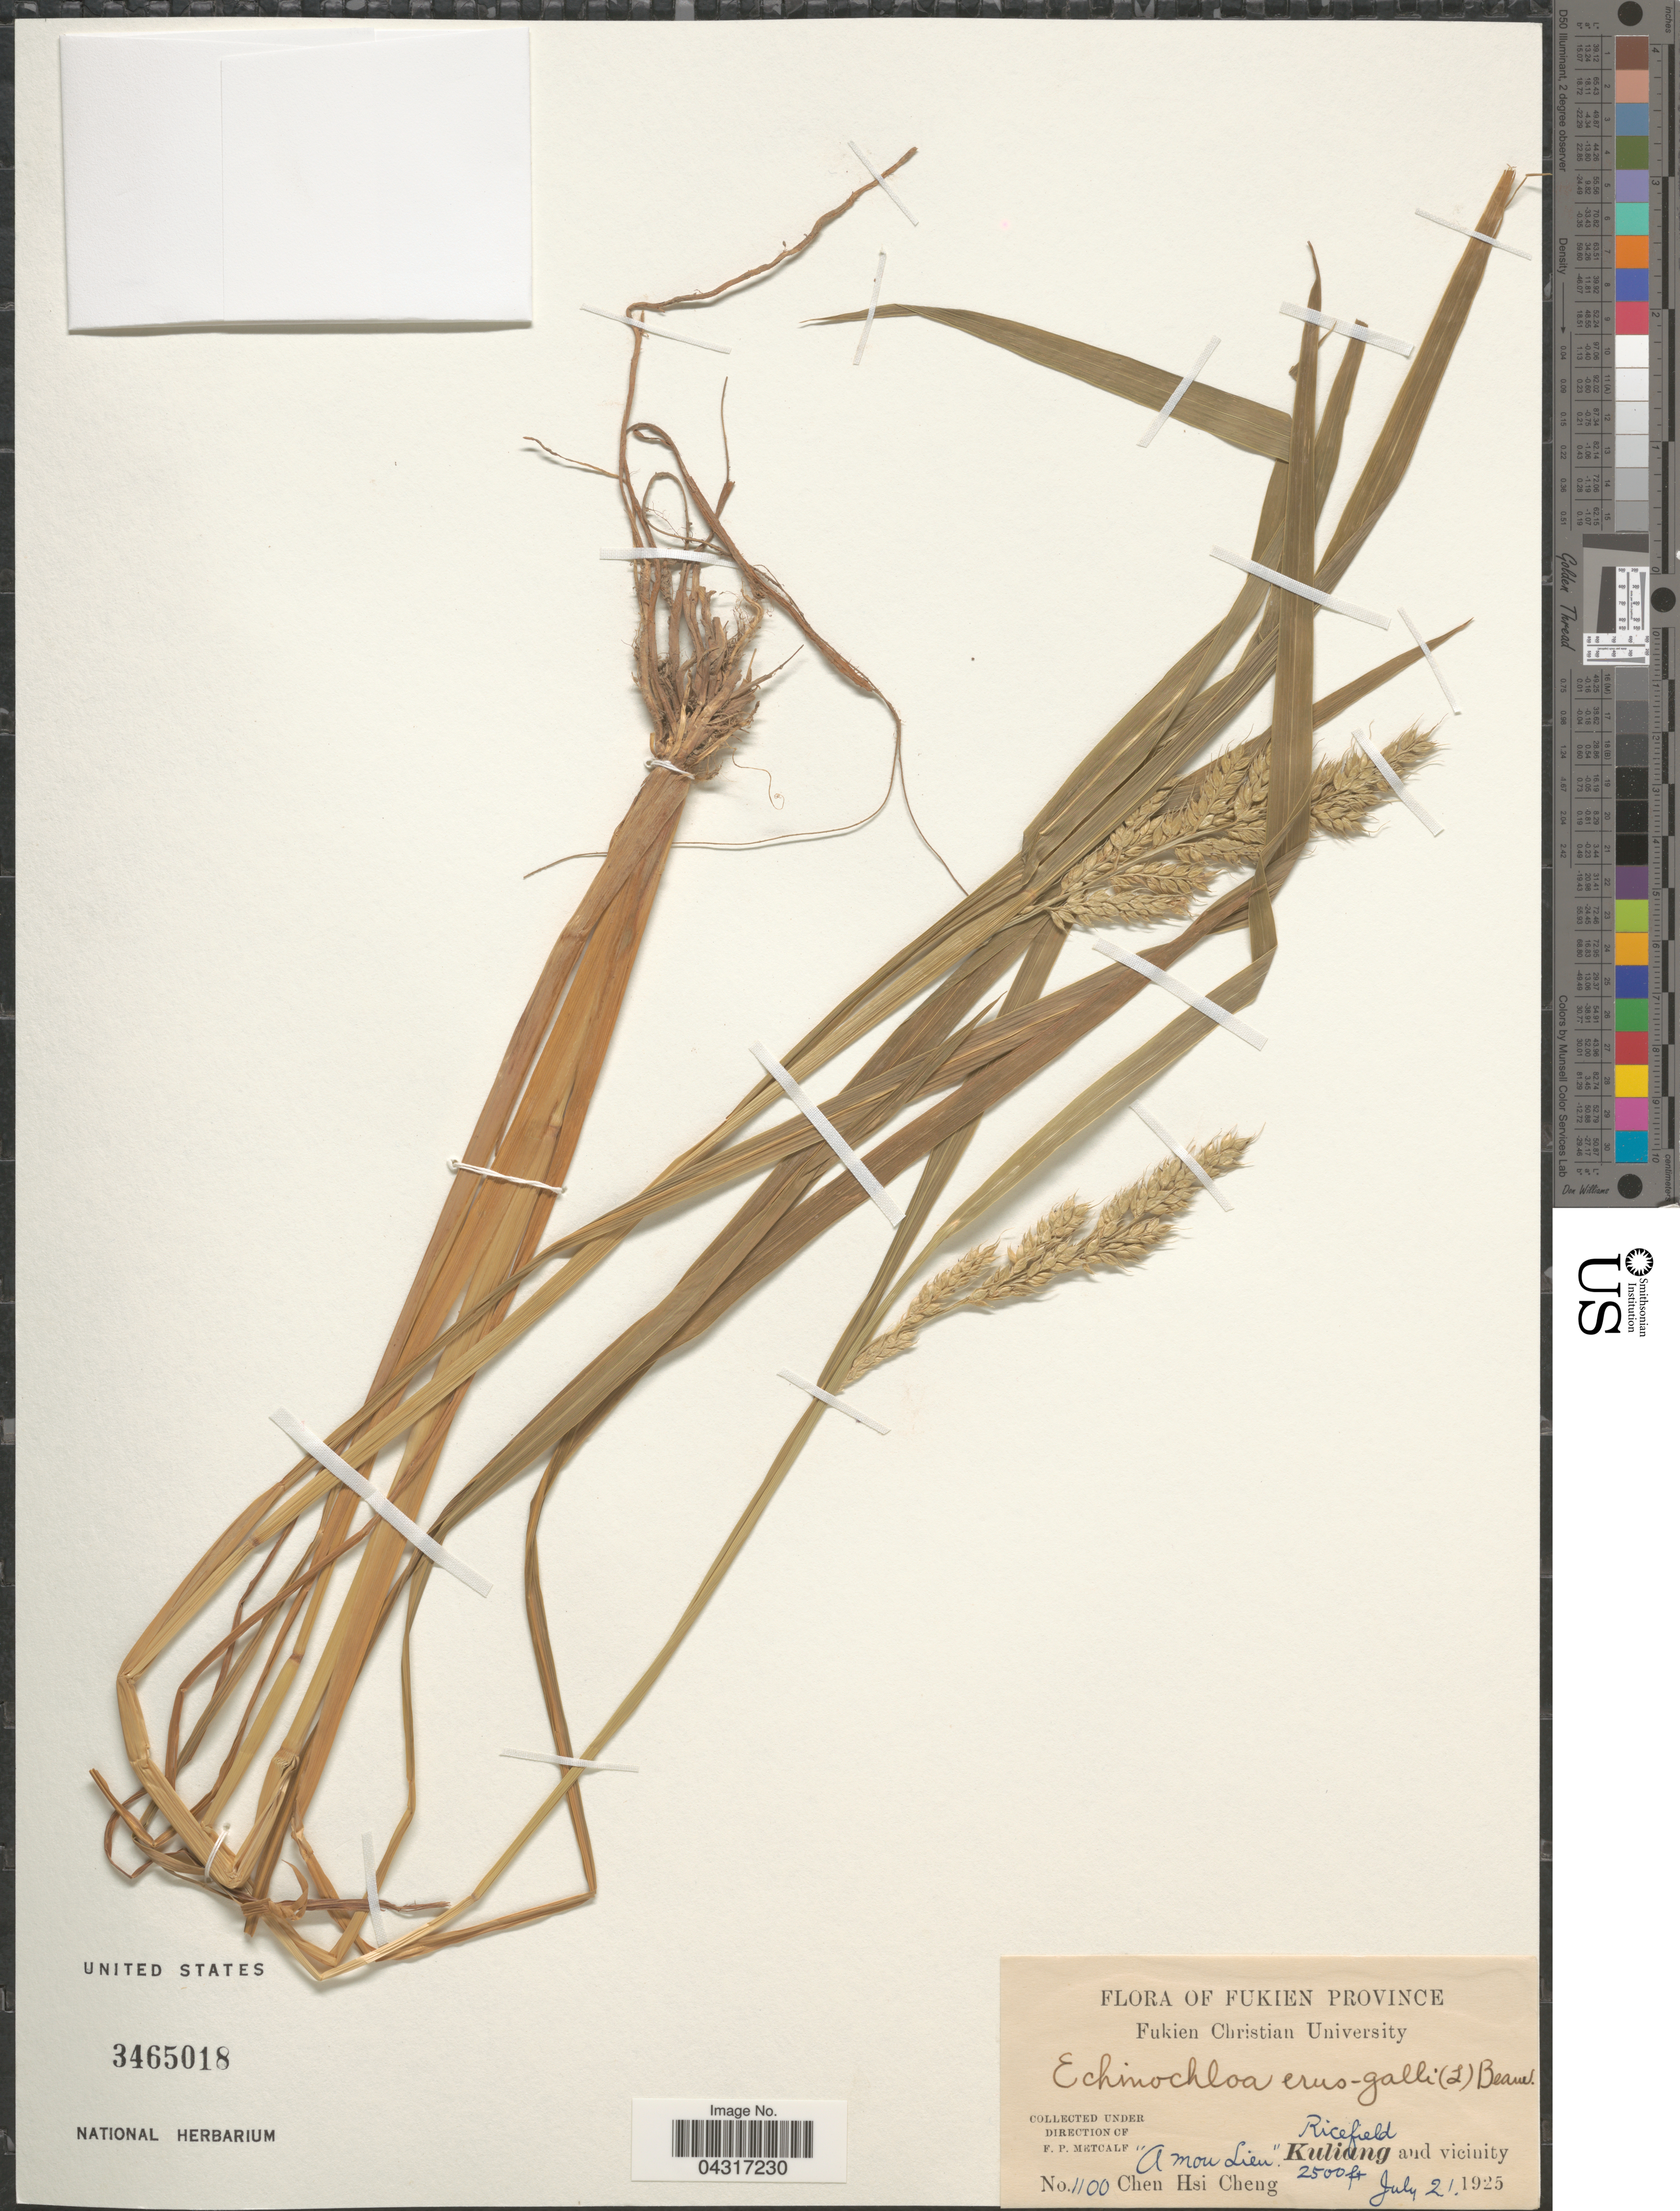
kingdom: Plantae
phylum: Tracheophyta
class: Liliopsida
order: Poales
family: Poaceae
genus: Echinochloa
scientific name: Echinochloa crus-galli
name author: (L.) P. Beauv.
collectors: Chen Hsi Cheng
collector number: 1100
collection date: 1925-07-21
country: China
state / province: Fujian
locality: Fukien Province. Ricefield. "A mou Lien". Kuliang and vicinity.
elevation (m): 762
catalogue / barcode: US 3465018